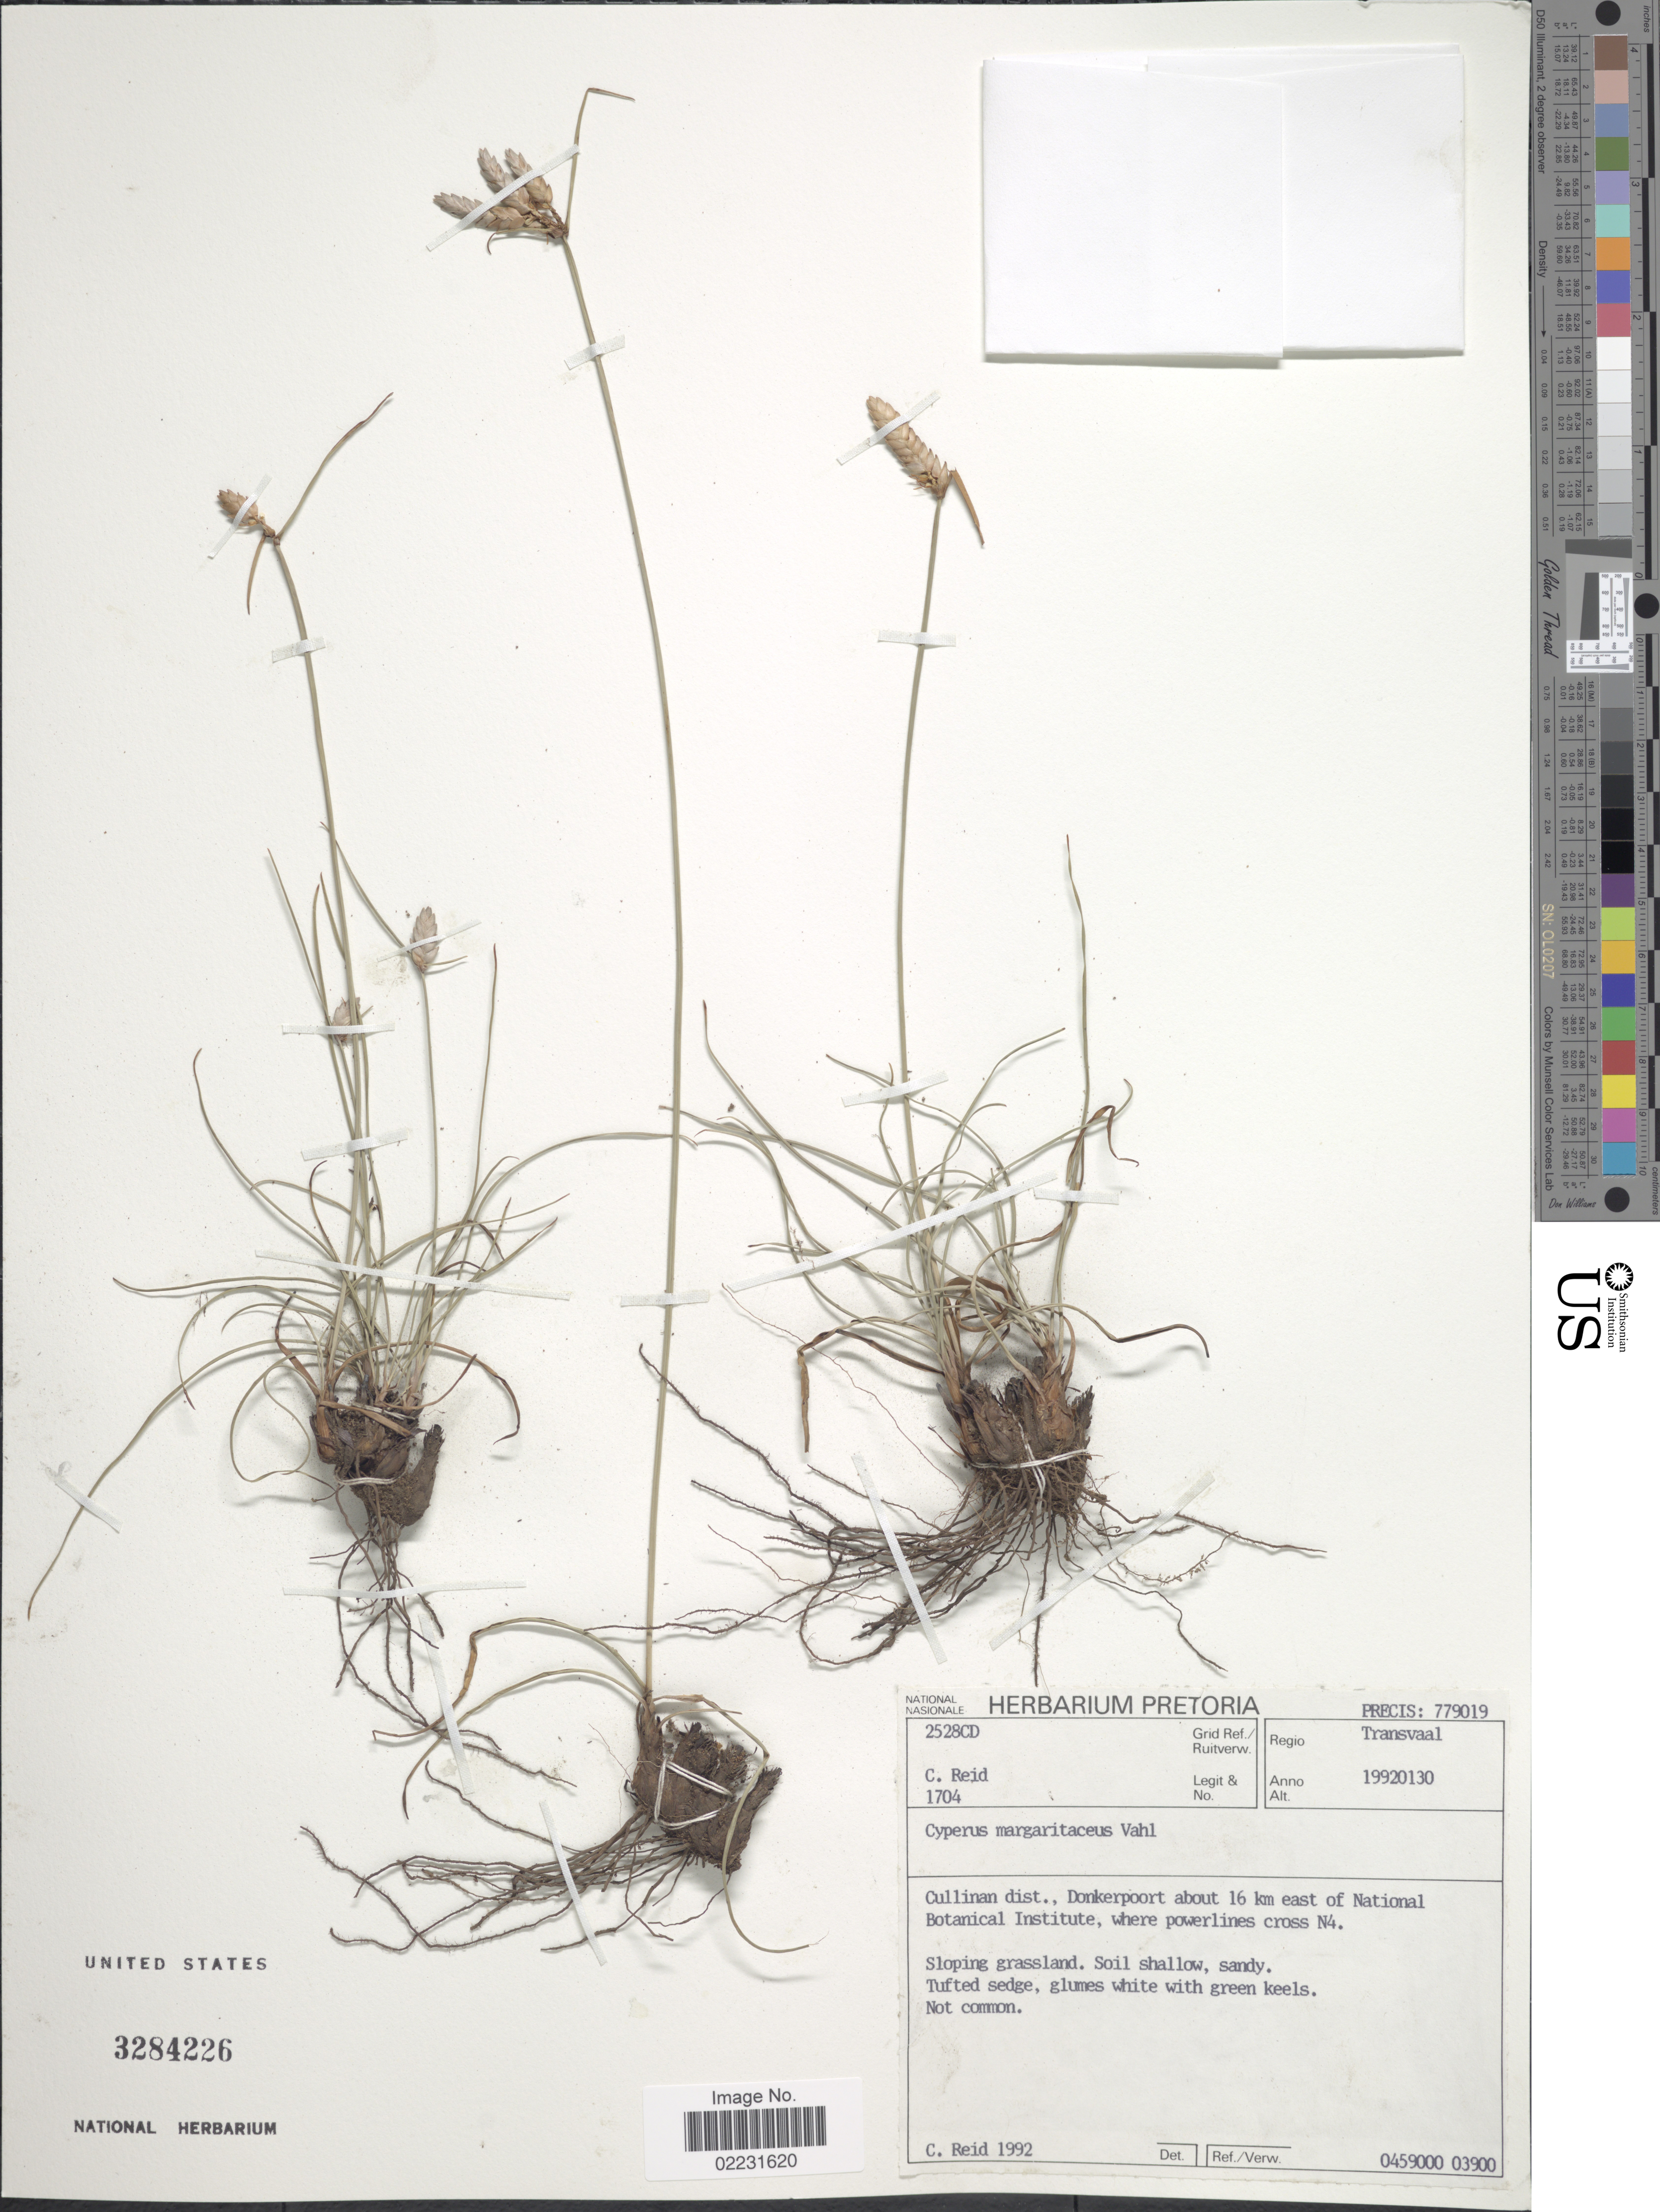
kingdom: Plantae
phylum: Tracheophyta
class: Liliopsida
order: Poales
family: Cyperaceae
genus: Cyperus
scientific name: Cyperus margaritaceus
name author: Vahl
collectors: C. Reid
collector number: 1704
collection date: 1992-01-30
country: South Africa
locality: Transvaal, Cullinan Dist., Donkerpoort about 16 km east of National Botanical Institute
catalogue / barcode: US 3284226